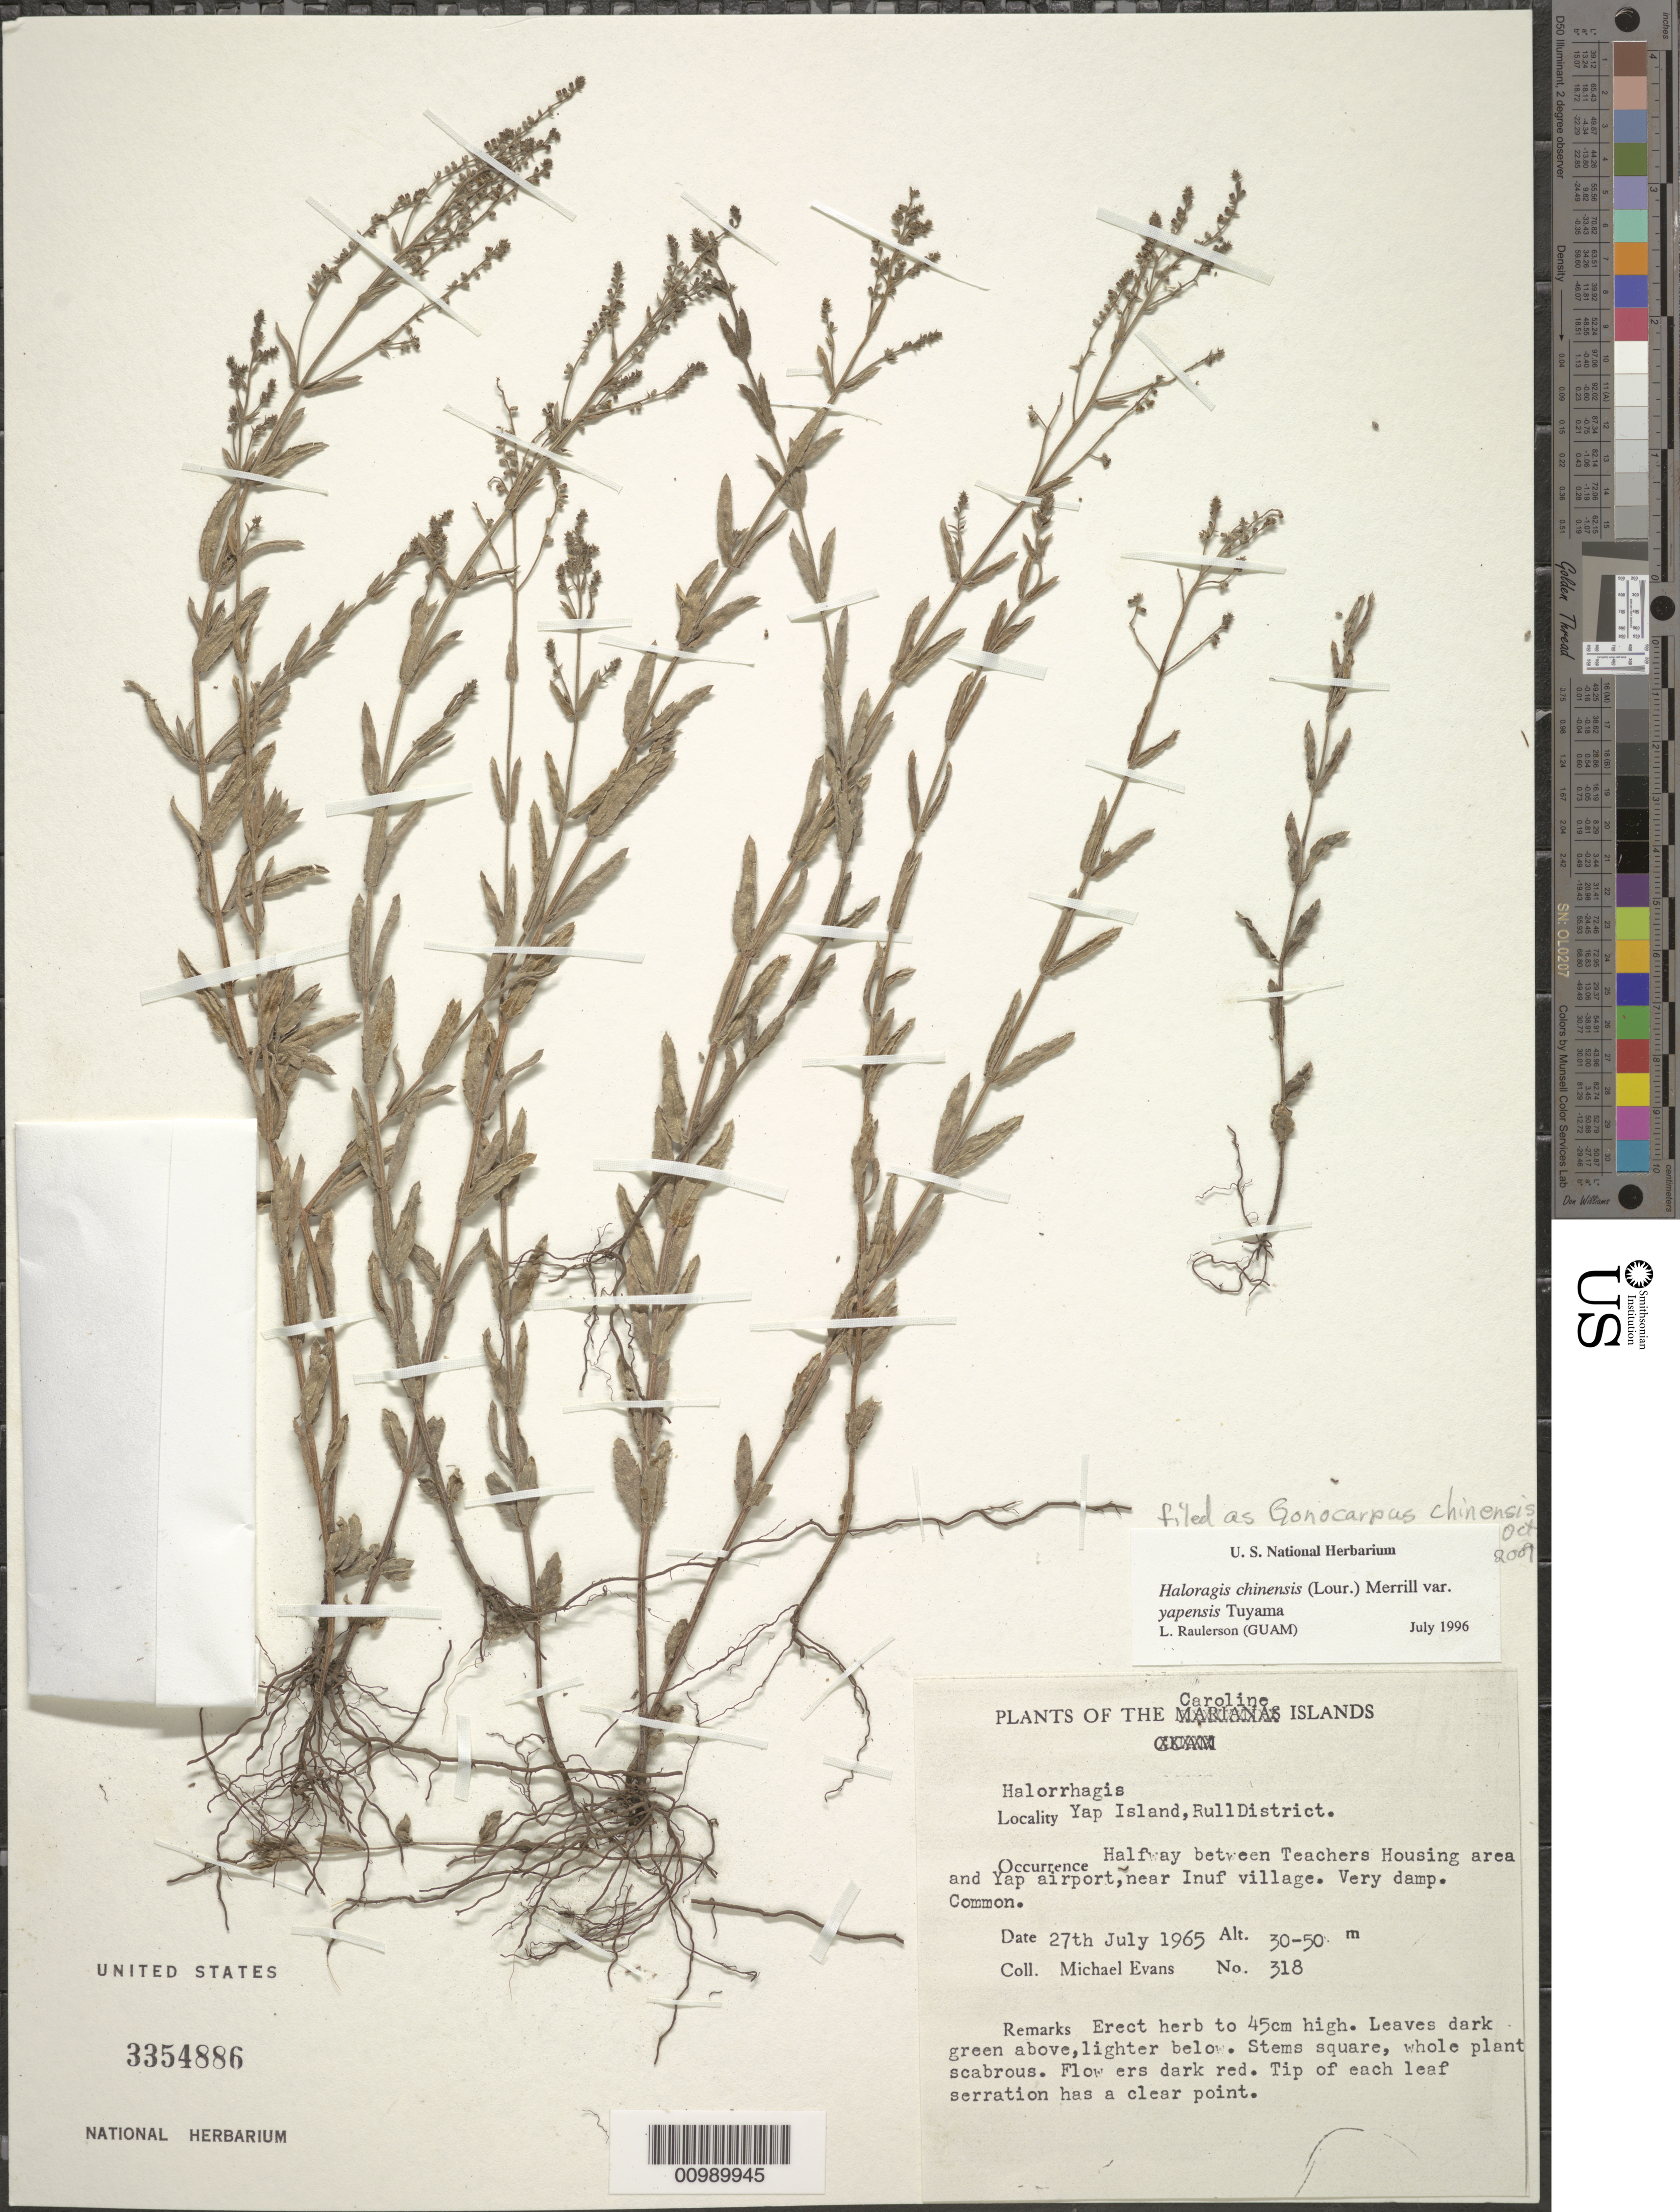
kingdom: Plantae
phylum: Tracheophyta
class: Magnoliopsida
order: Saxifragales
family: Haloragaceae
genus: Gonocarpus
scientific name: Gonocarpus chinensis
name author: (Lour.) Orchard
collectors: M. Evans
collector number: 318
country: Micronesia, Federated States of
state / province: Yap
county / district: Rull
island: Yap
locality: Halfway between Teachers Housing area and Yap airport, near Inuf village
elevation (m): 30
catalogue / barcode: US 3354886